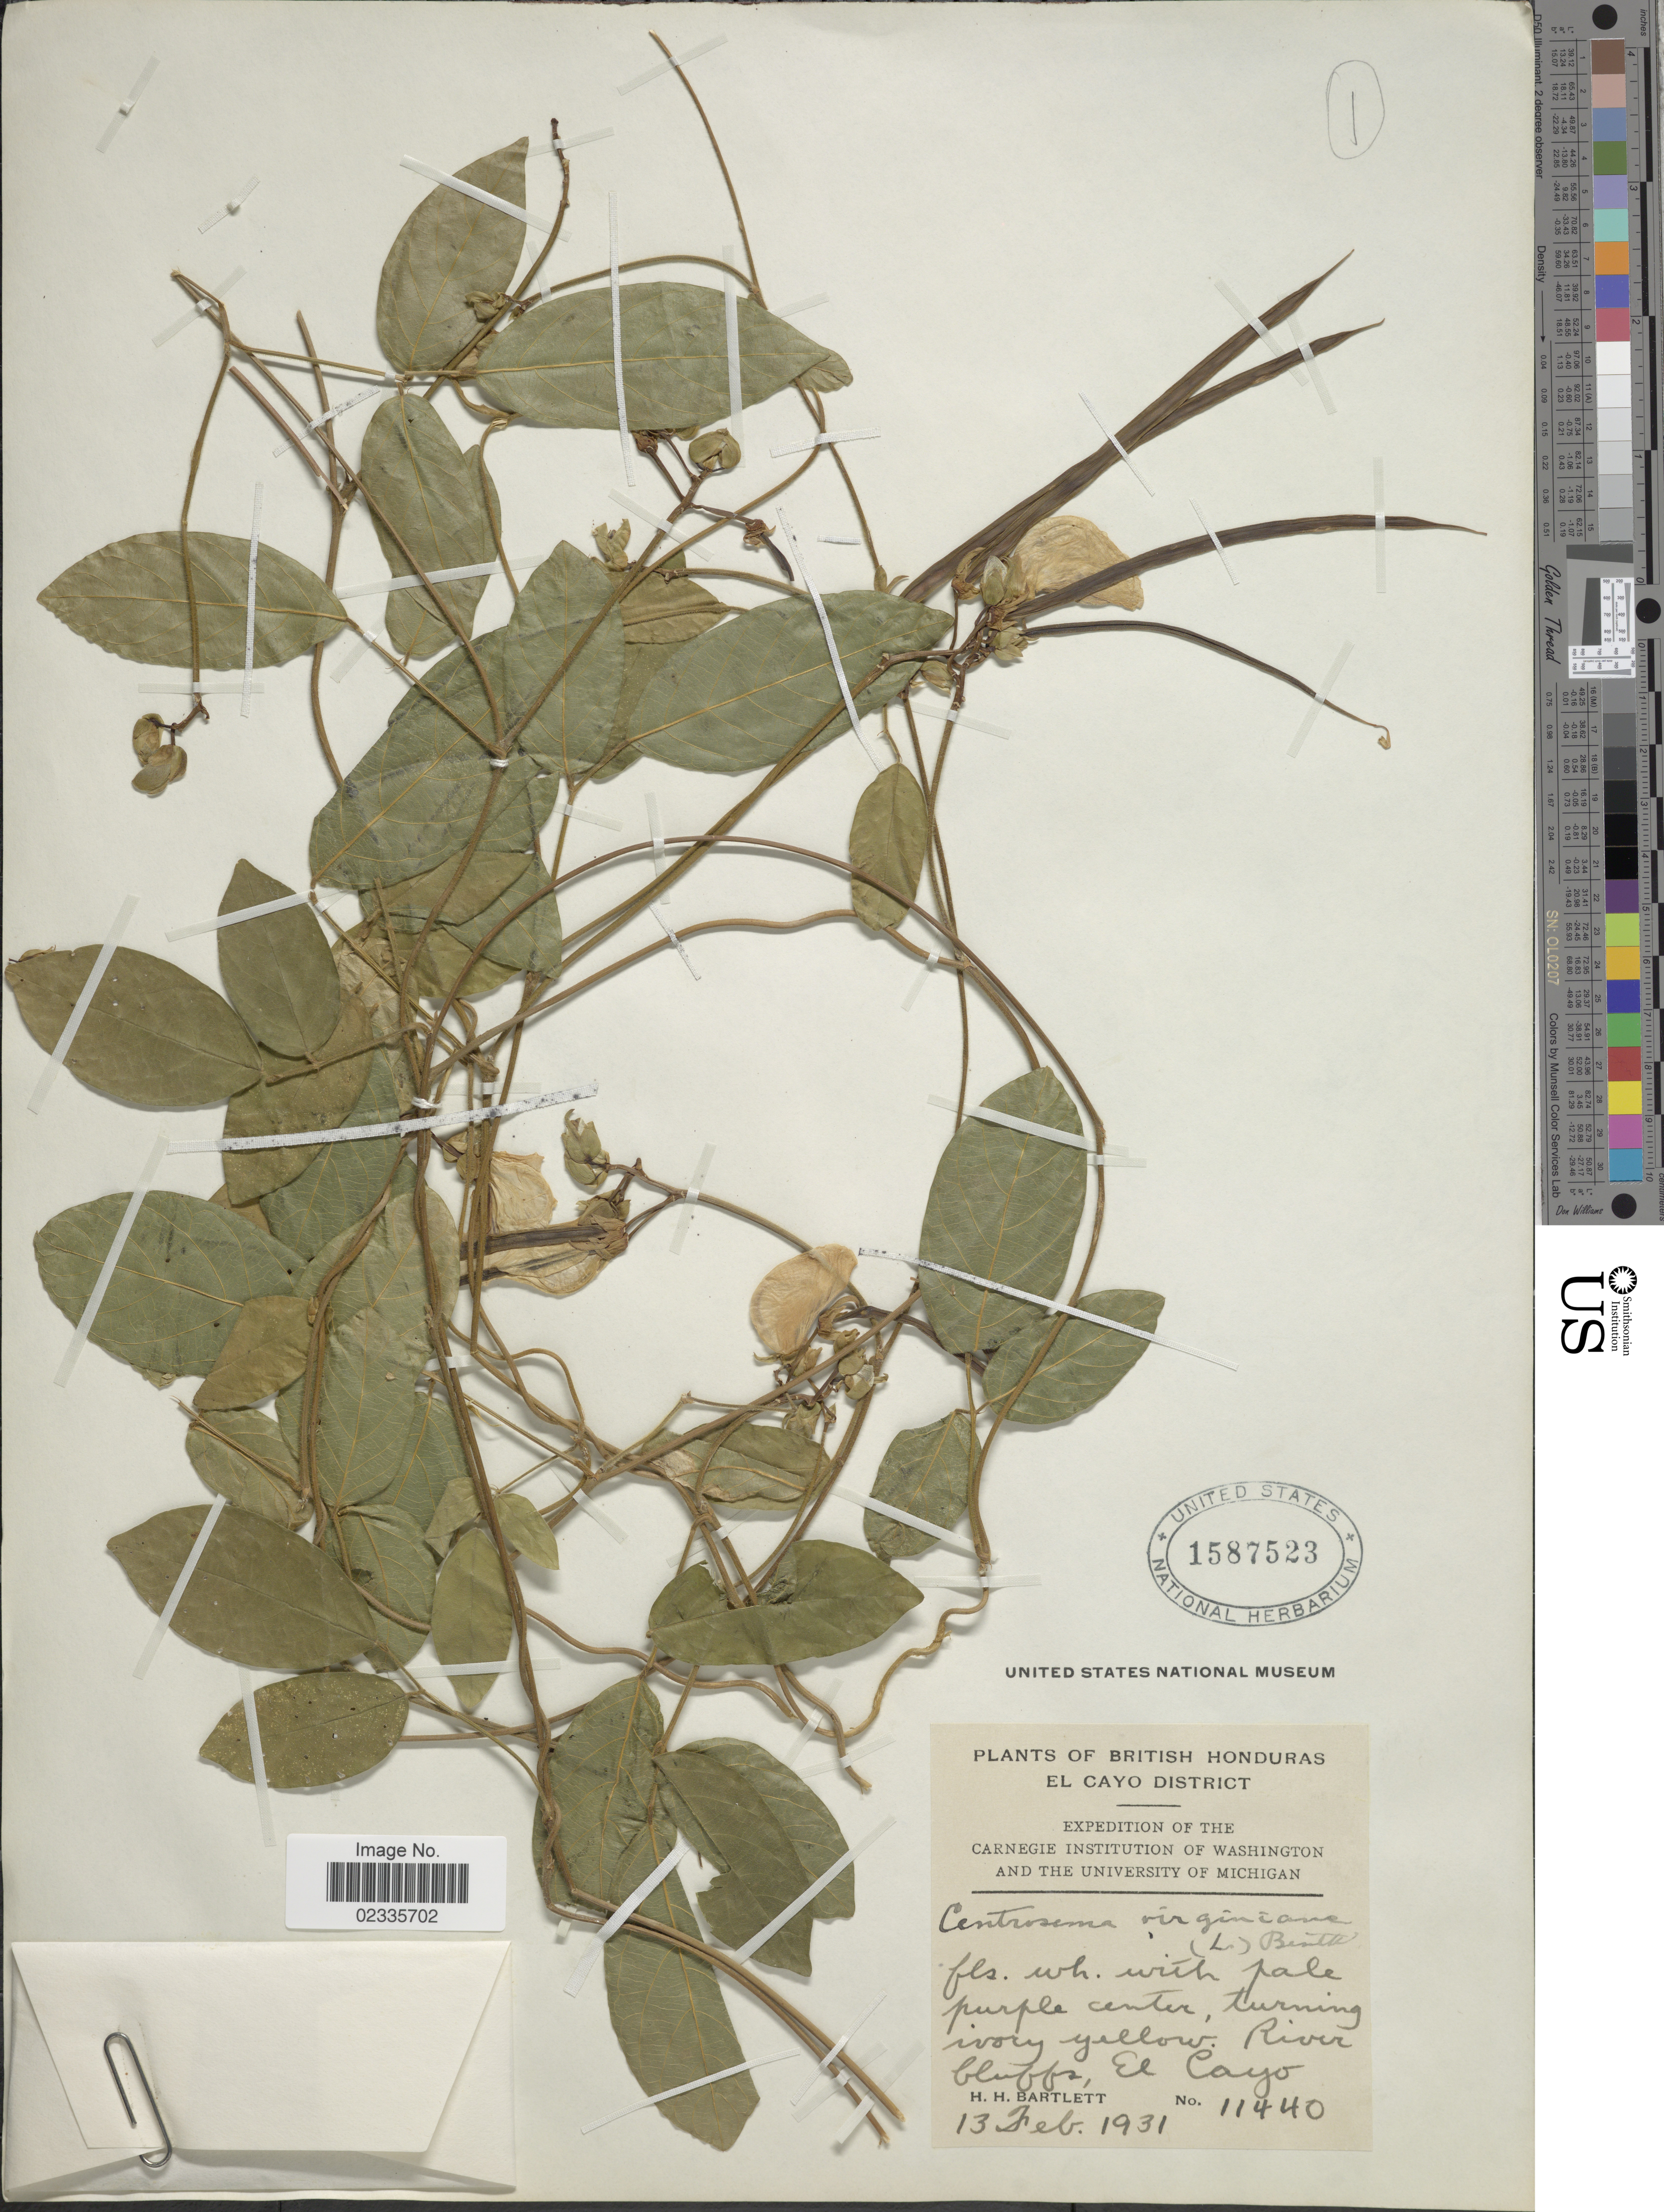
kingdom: Plantae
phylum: Tracheophyta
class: Magnoliopsida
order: Fabales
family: Fabaceae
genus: Centrosema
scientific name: Centrosema virginianum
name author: (L.) Benth.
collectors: H. H. Bartlett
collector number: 11440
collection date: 1931-02-13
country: Belize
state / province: Cayo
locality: British Honduras. El Cayo District. River bluffs, El Cayo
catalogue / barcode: US 1587523